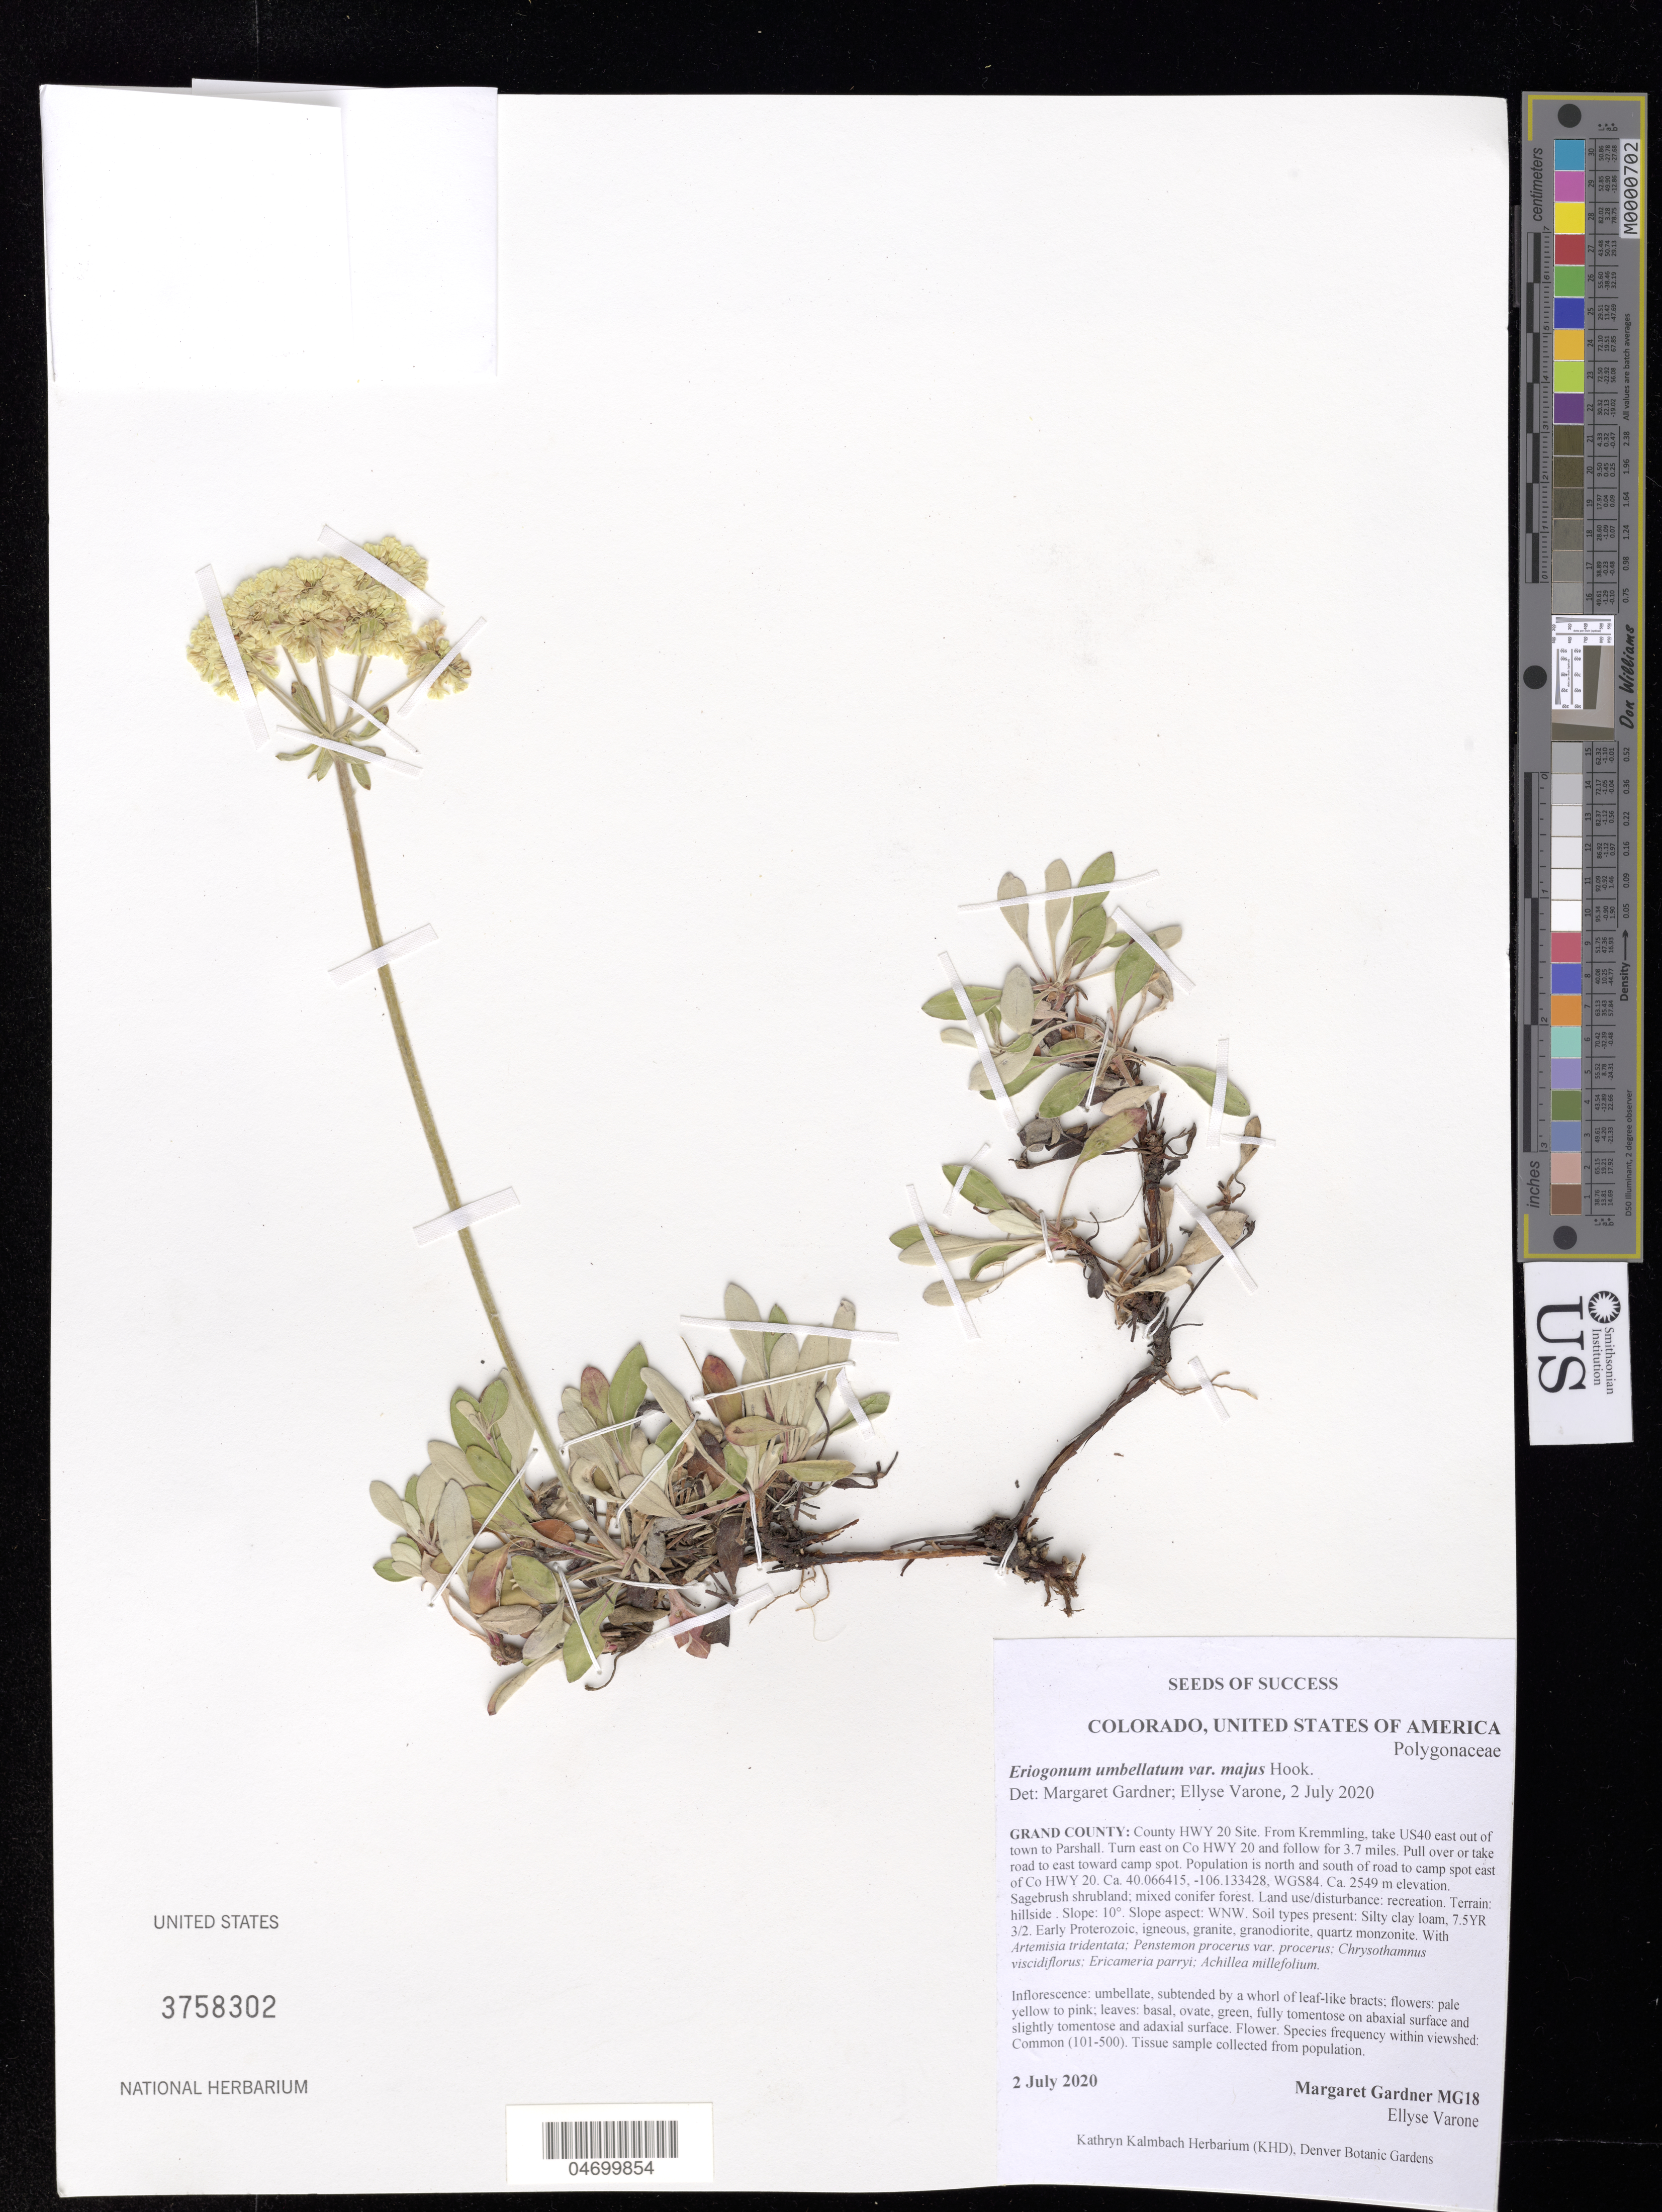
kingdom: Plantae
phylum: Tracheophyta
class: Magnoliopsida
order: Caryophyllales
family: Polygonaceae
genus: Eriogonum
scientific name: Eriogonum umbellatum var. majus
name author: Hook.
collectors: M. Gardner & E. Varone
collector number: MG18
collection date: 2020-07-02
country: United States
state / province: Colorado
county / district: Grand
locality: County Hwy 20 Site.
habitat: Mixed conifer forest, sagebrush shrubland. Silty clay loam soil. With Artemisia tridentata, Achillea millefolium, Ericameria parryi, etc.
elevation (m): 2549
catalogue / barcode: US 3758302